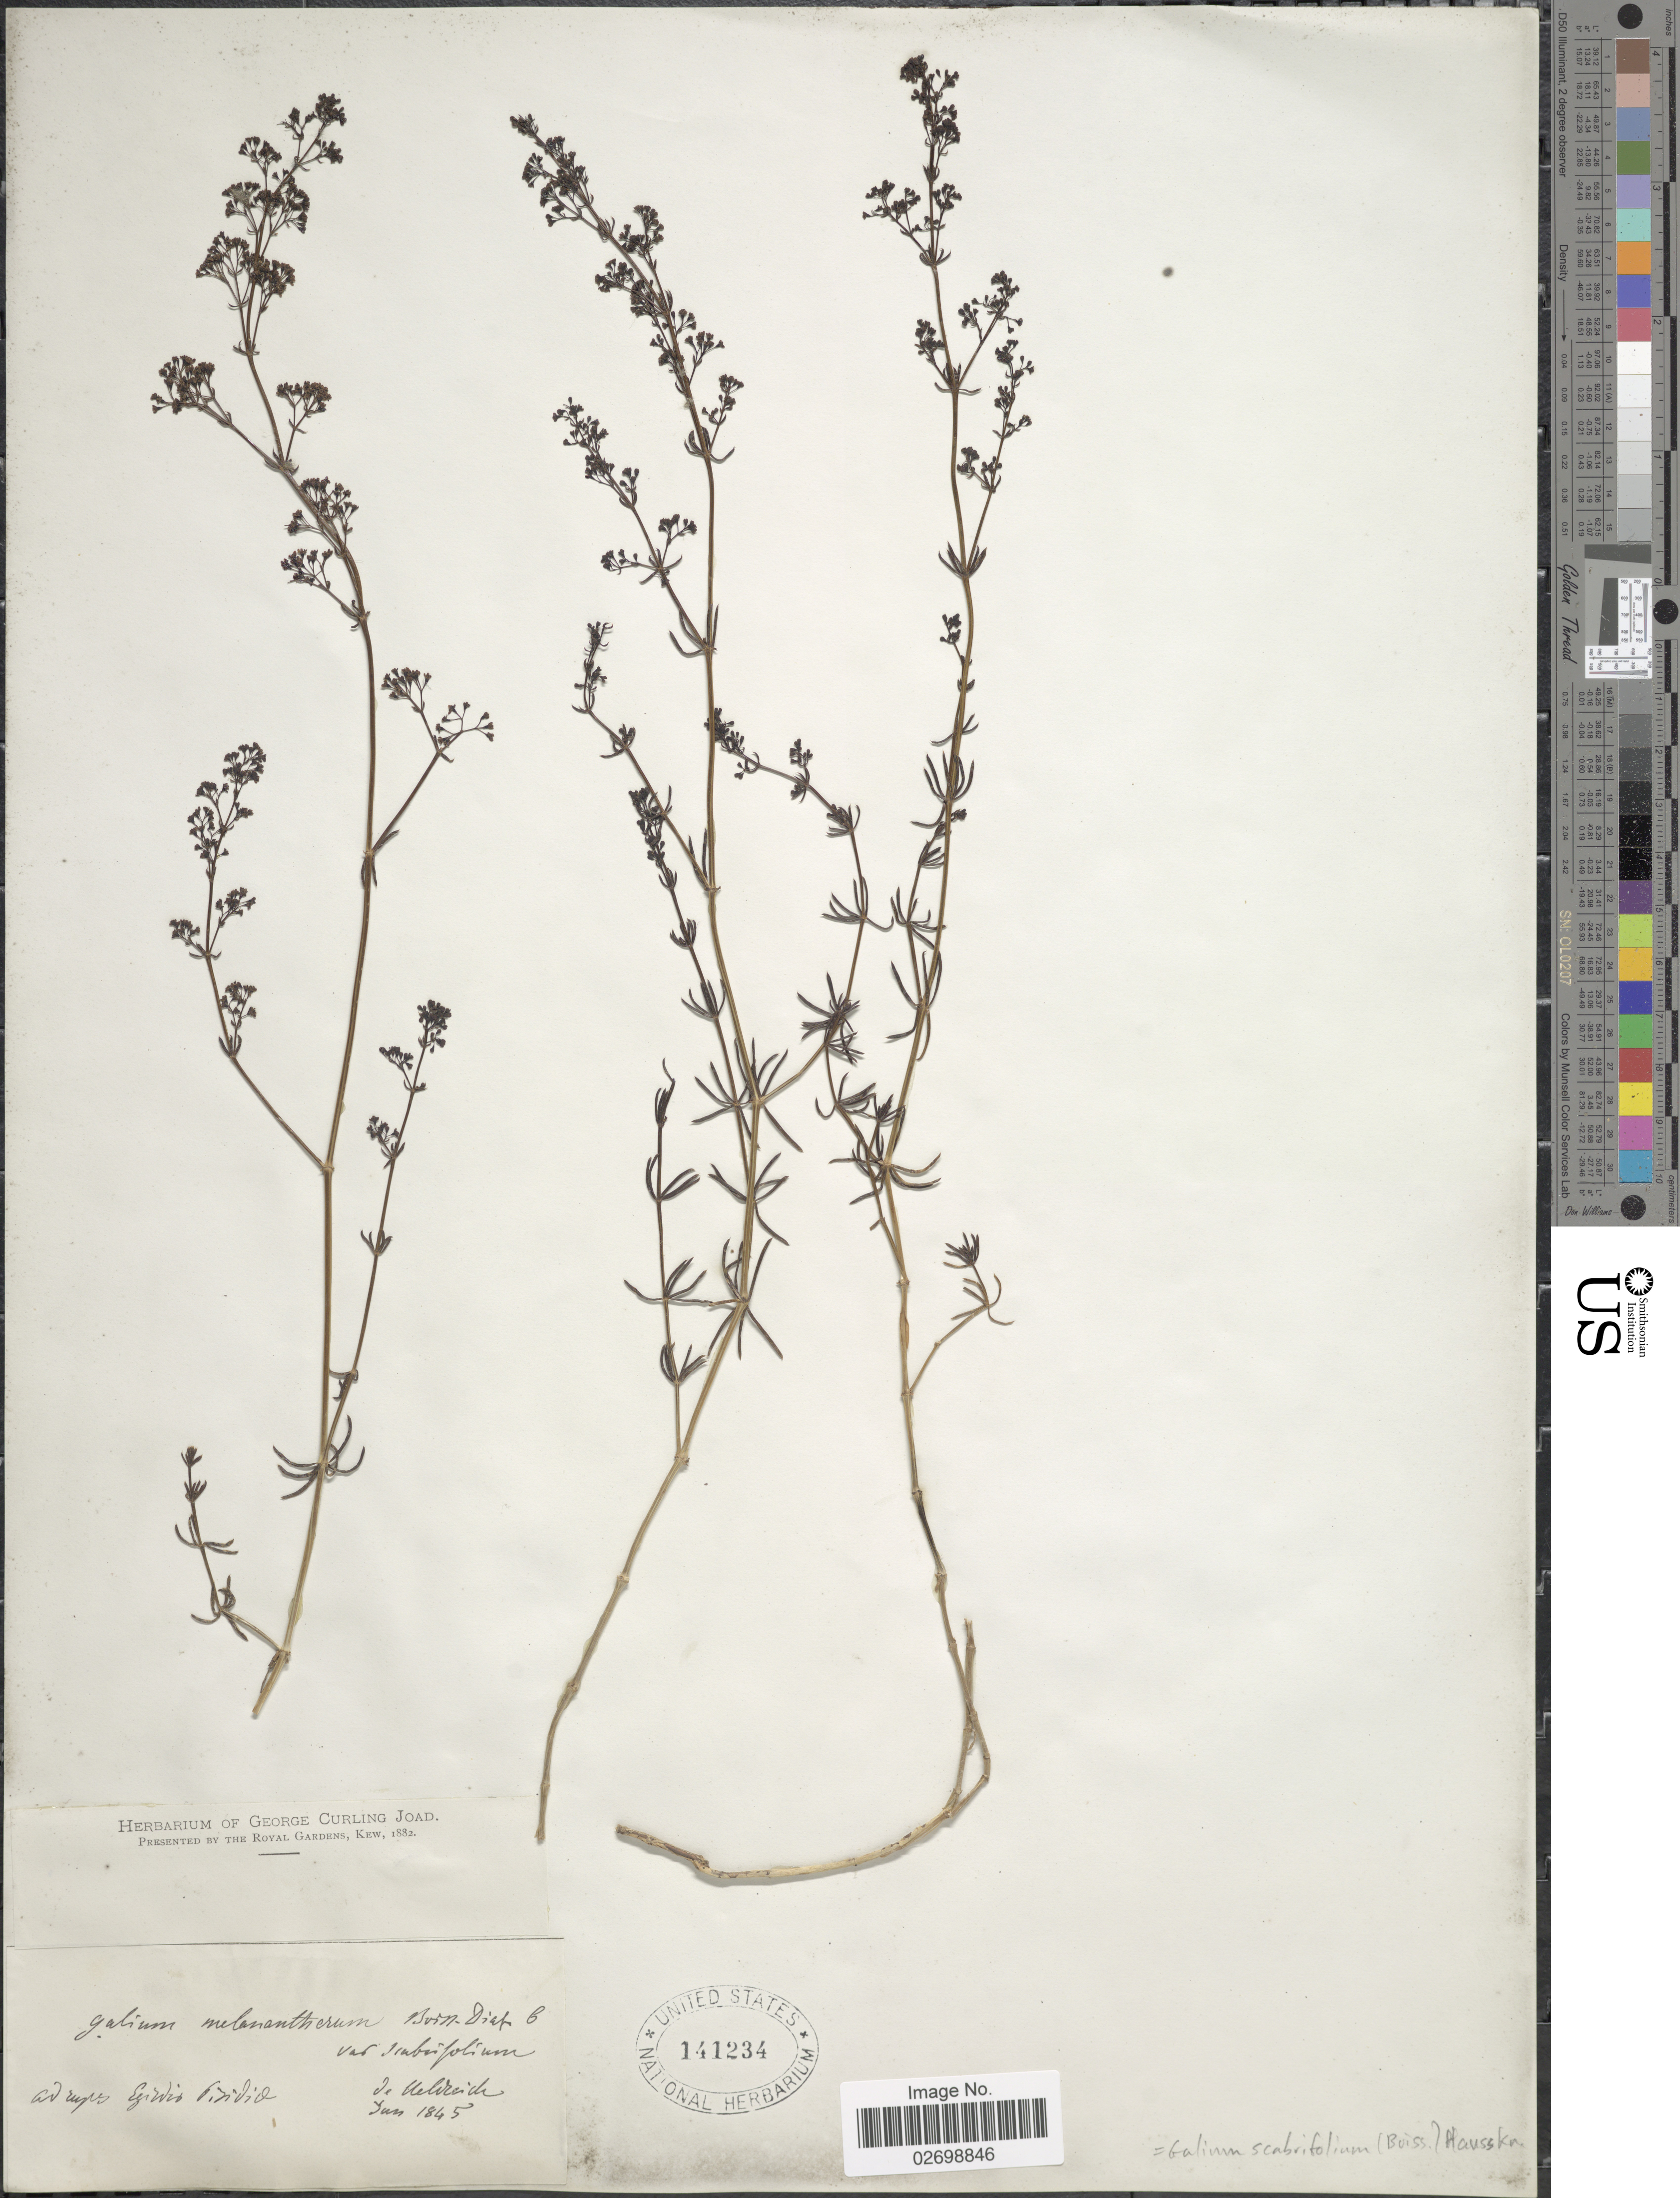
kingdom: Plantae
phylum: Tracheophyta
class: Magnoliopsida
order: Gentianales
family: Rubiaceae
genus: Galium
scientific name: Galium scabrifolium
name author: (Boiss.) Hausskn.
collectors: -. De Heldreich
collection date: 1845-06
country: Turkey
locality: Ad rupes sylvis viride.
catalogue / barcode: US 141234